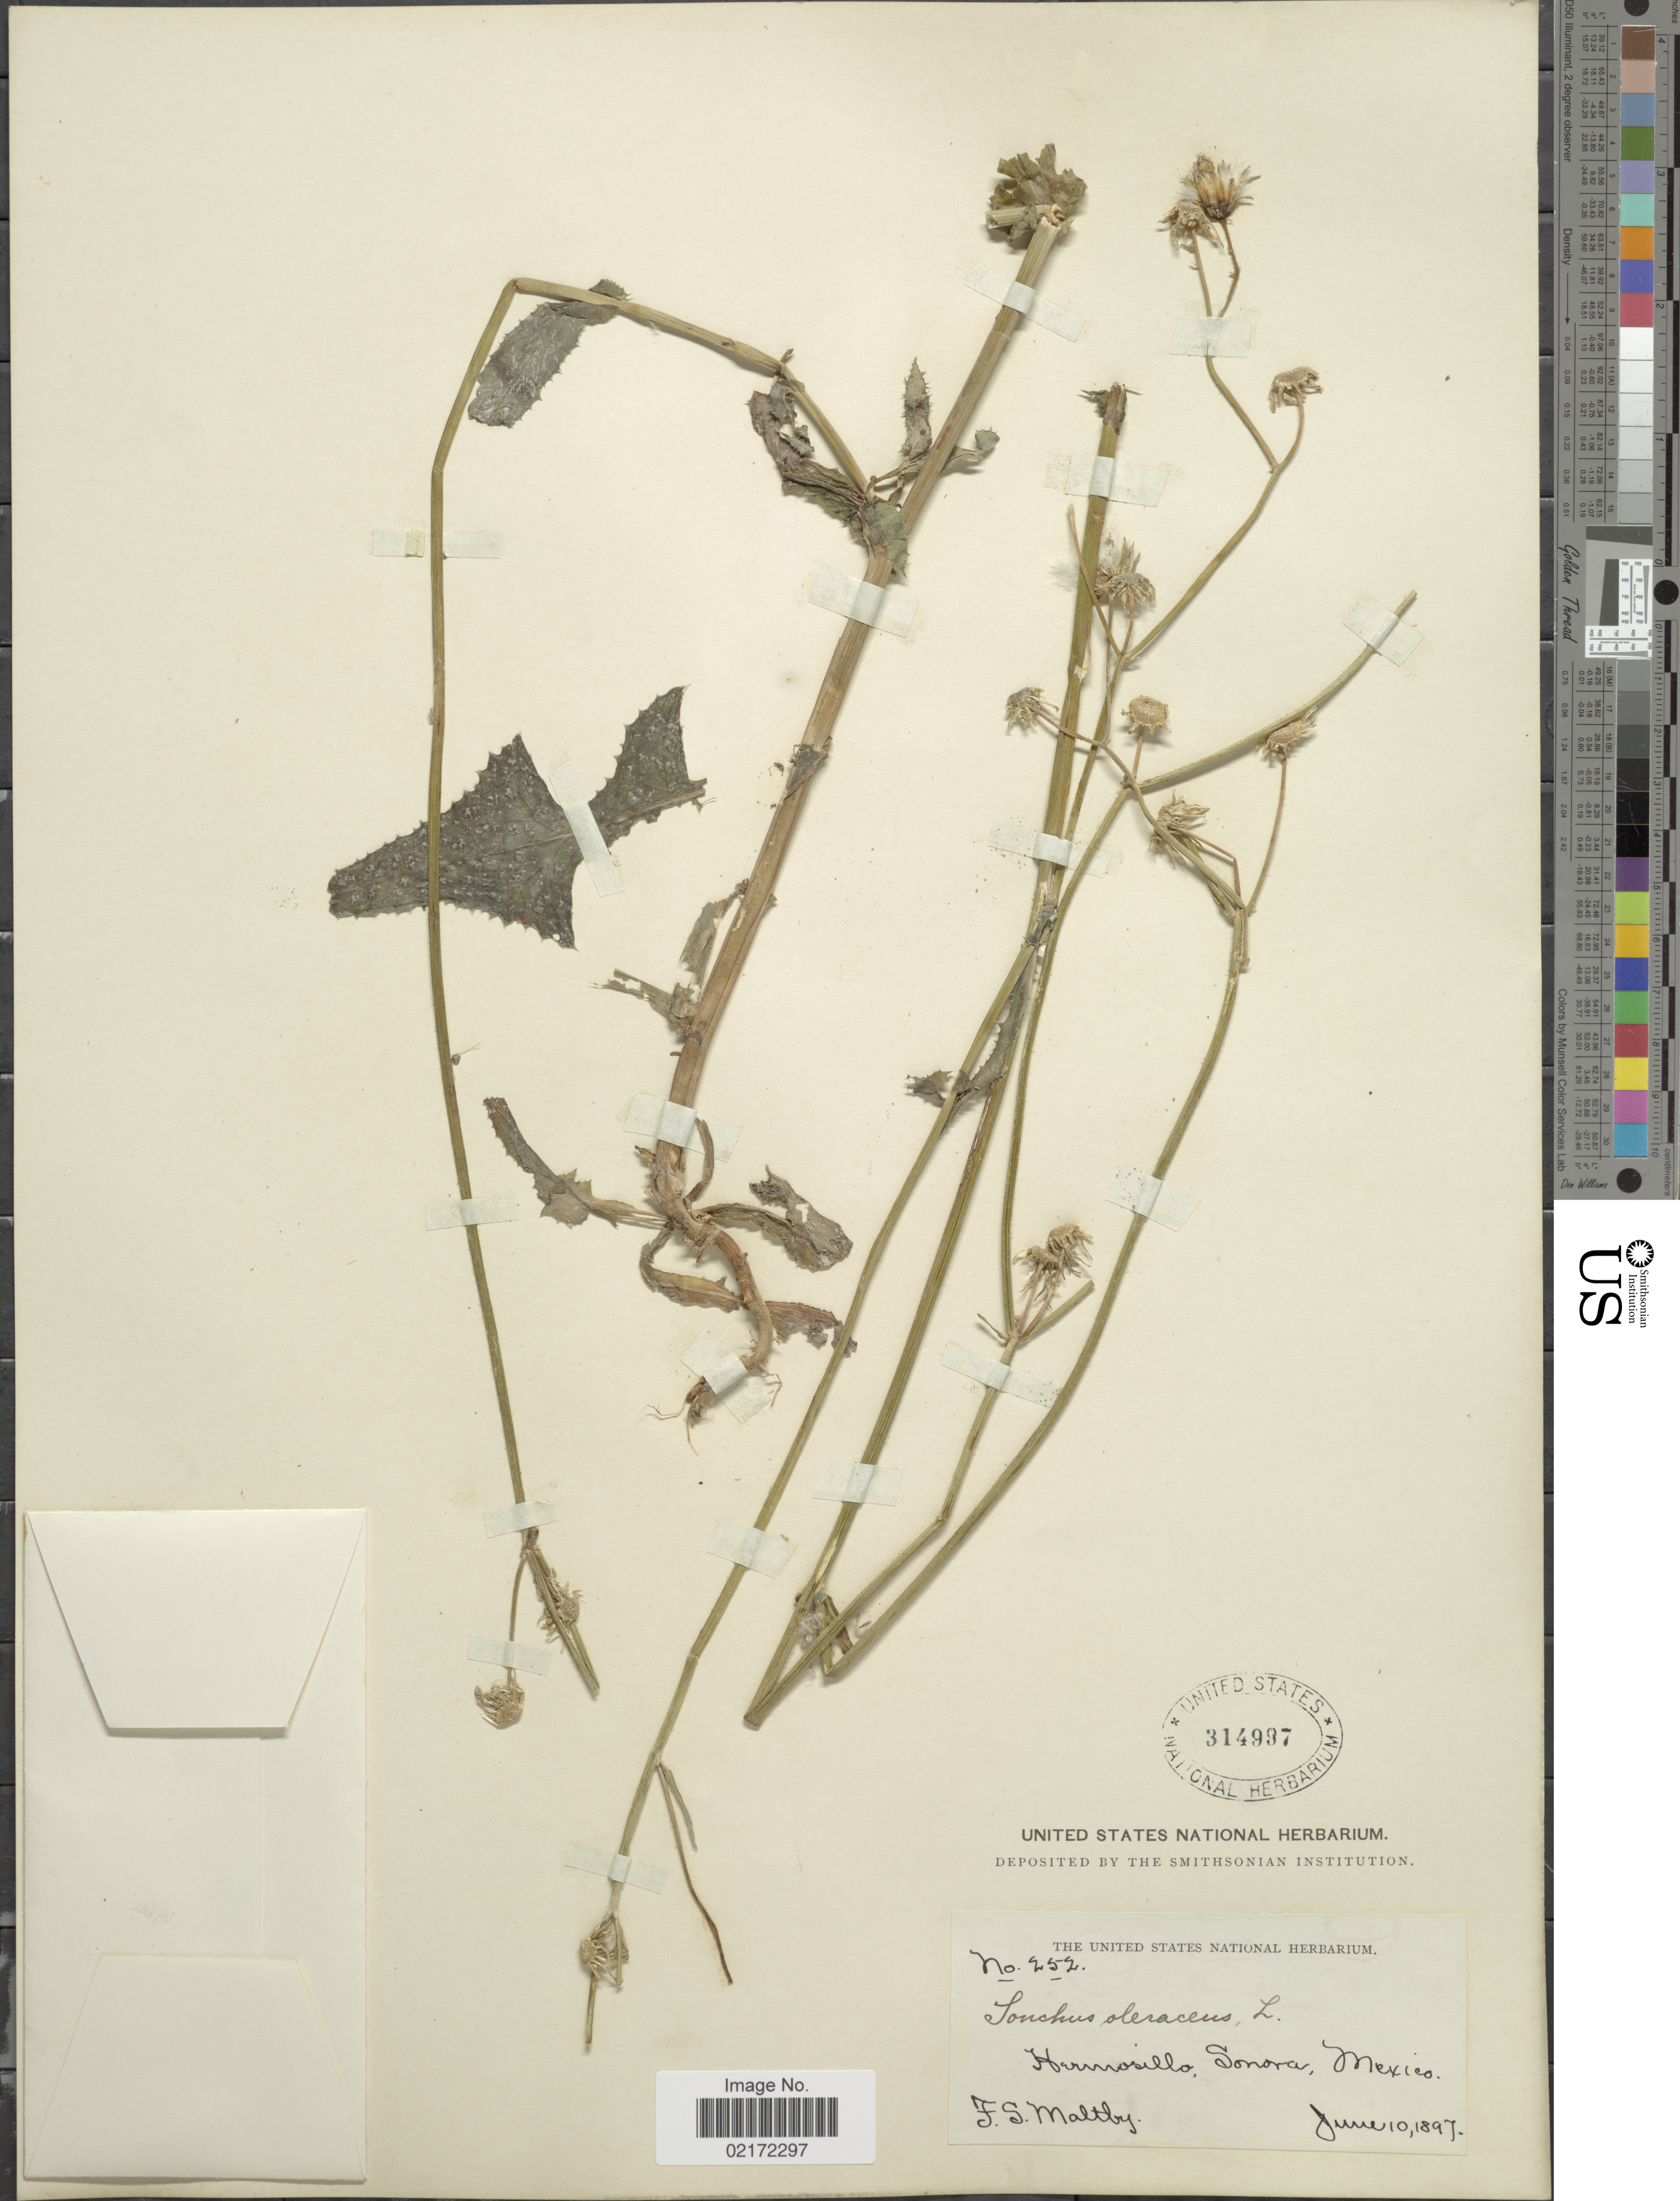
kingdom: Plantae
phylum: Tracheophyta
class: Magnoliopsida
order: Asterales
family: Asteraceae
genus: Sonchus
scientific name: Sonchus oleraceus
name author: L.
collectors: F. S. Maltby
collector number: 252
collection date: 1897-06-10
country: Mexico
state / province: Sonora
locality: Hermosillo, Sonora, Mexico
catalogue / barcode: US 314997